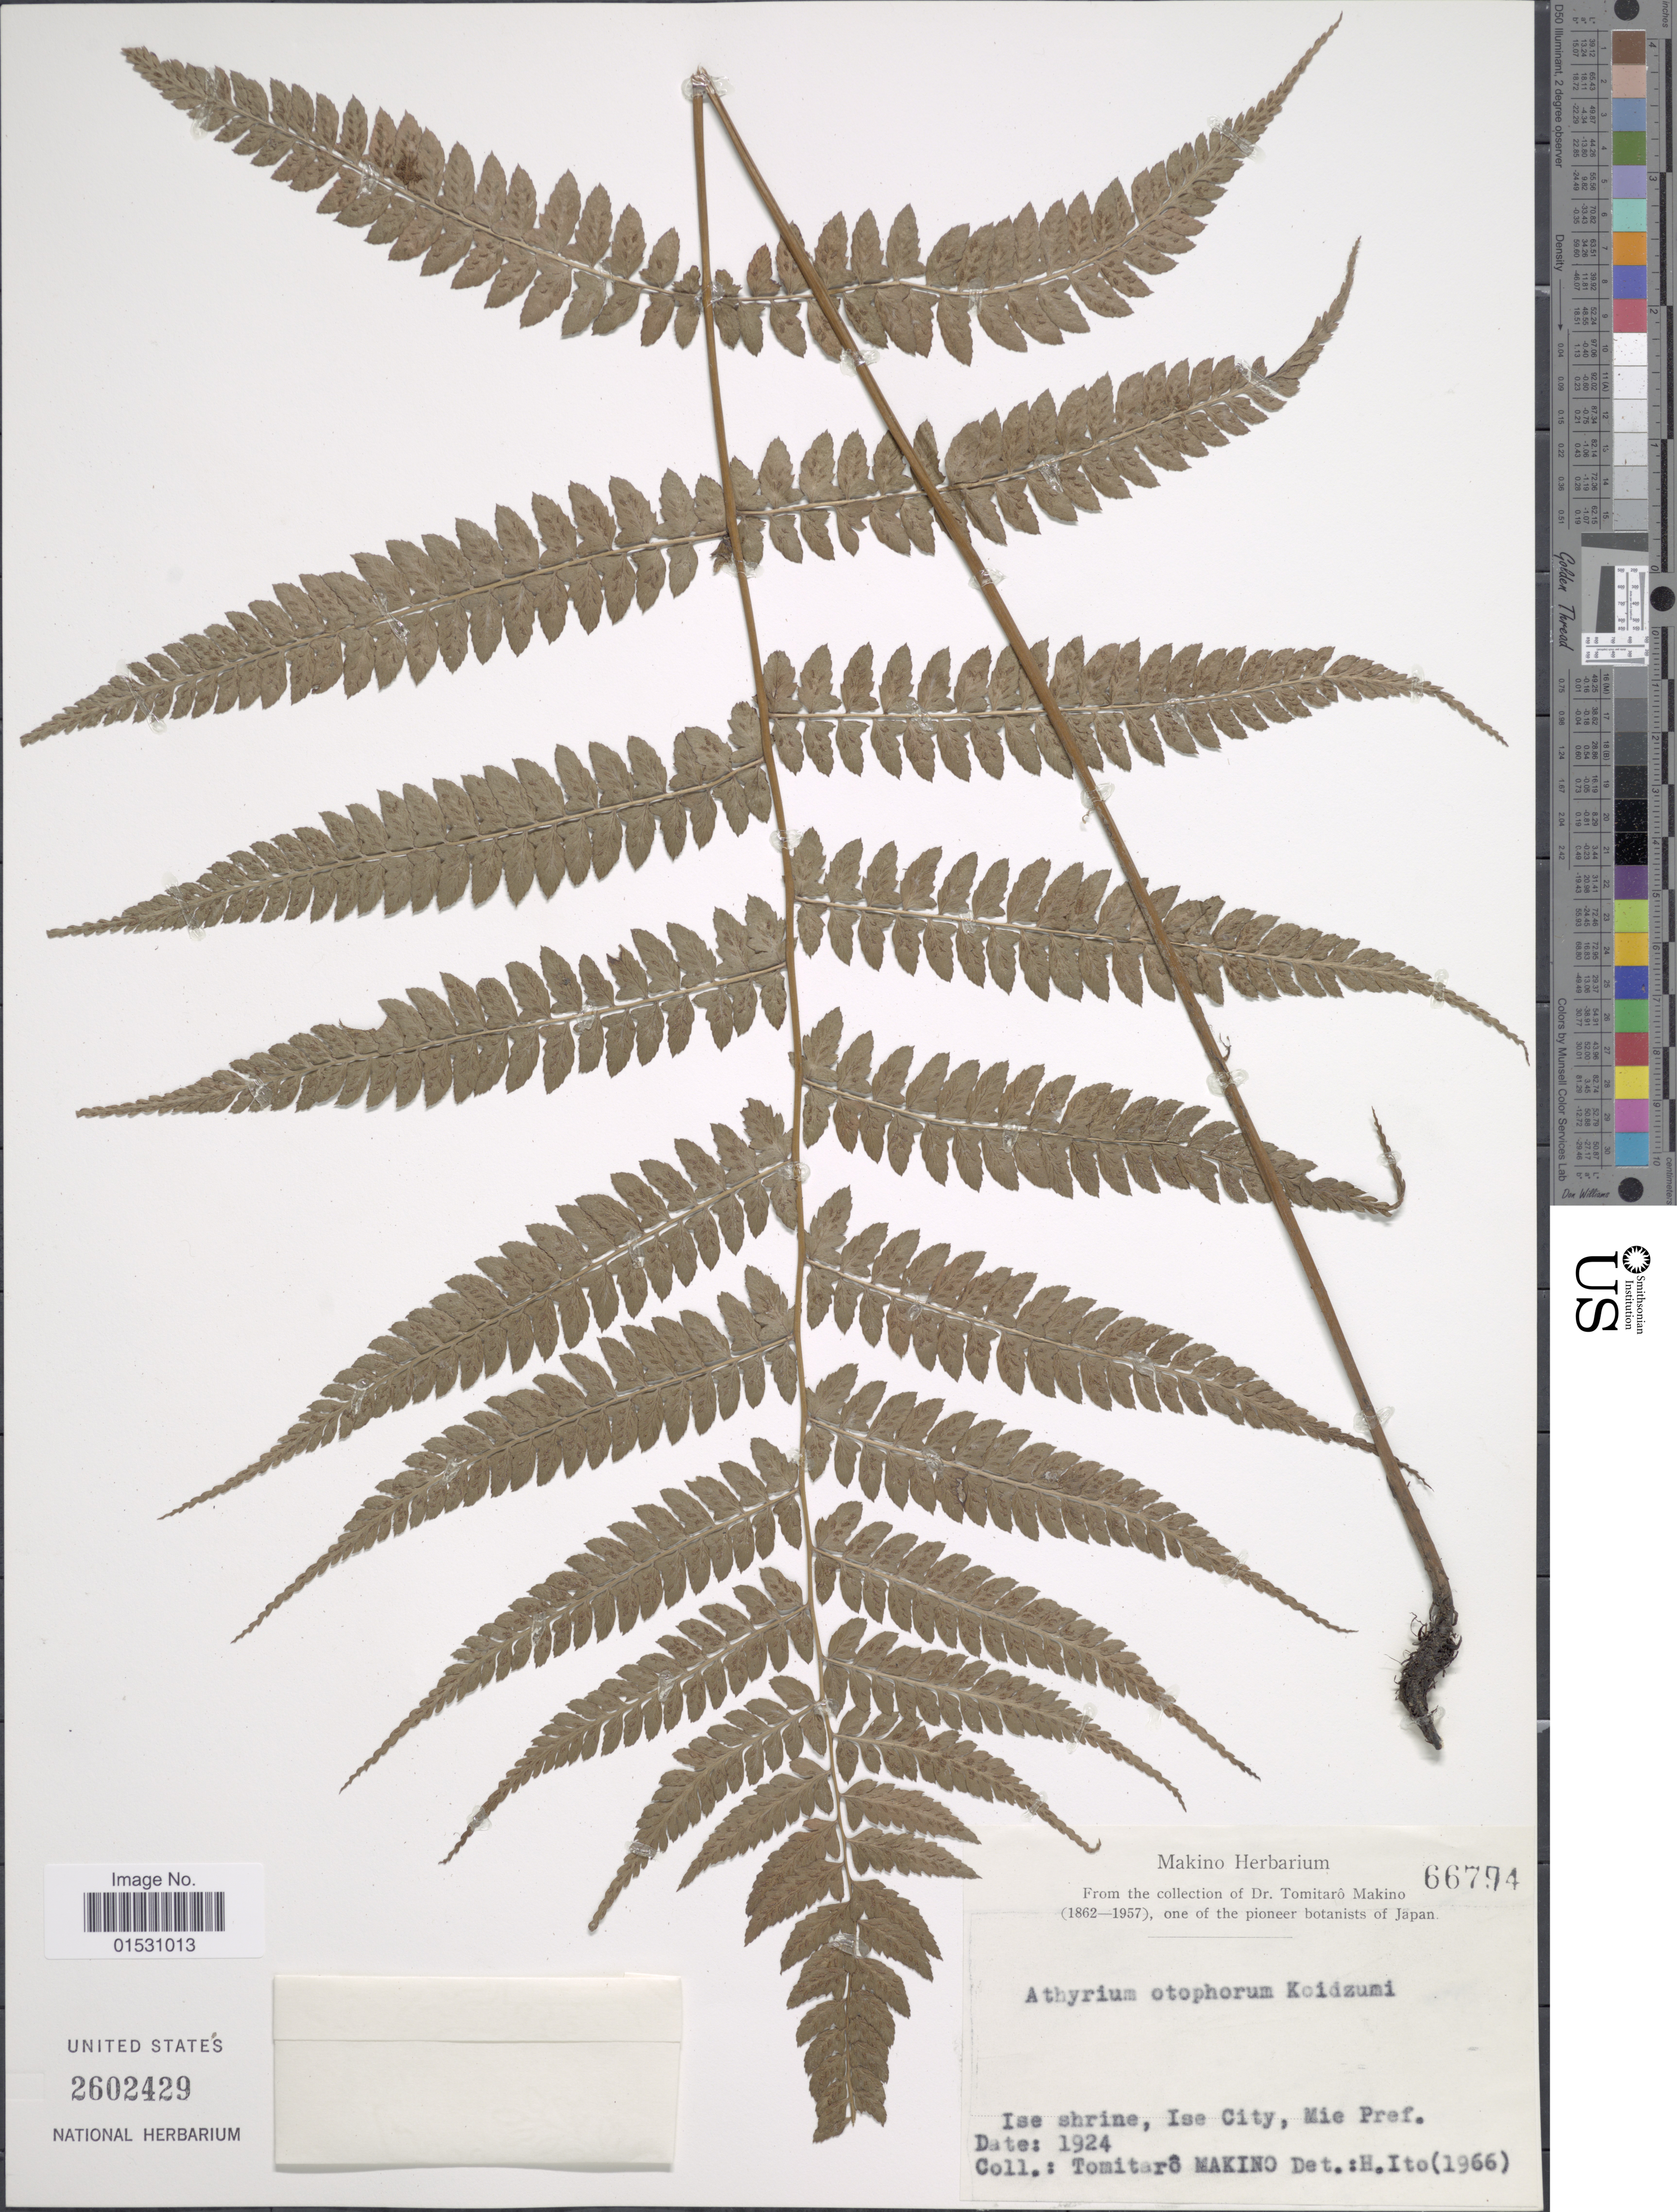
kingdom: Plantae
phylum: Tracheophyta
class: Polypodiopsida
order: Polypodiales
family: Athyriaceae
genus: Athyrium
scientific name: Athyrium otophorum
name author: (Miq.) Koidz.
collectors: T. Makino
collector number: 66774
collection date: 1924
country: Japan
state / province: Mie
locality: Ise Shrine, Ise City, Mie Pref.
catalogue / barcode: US 2602429